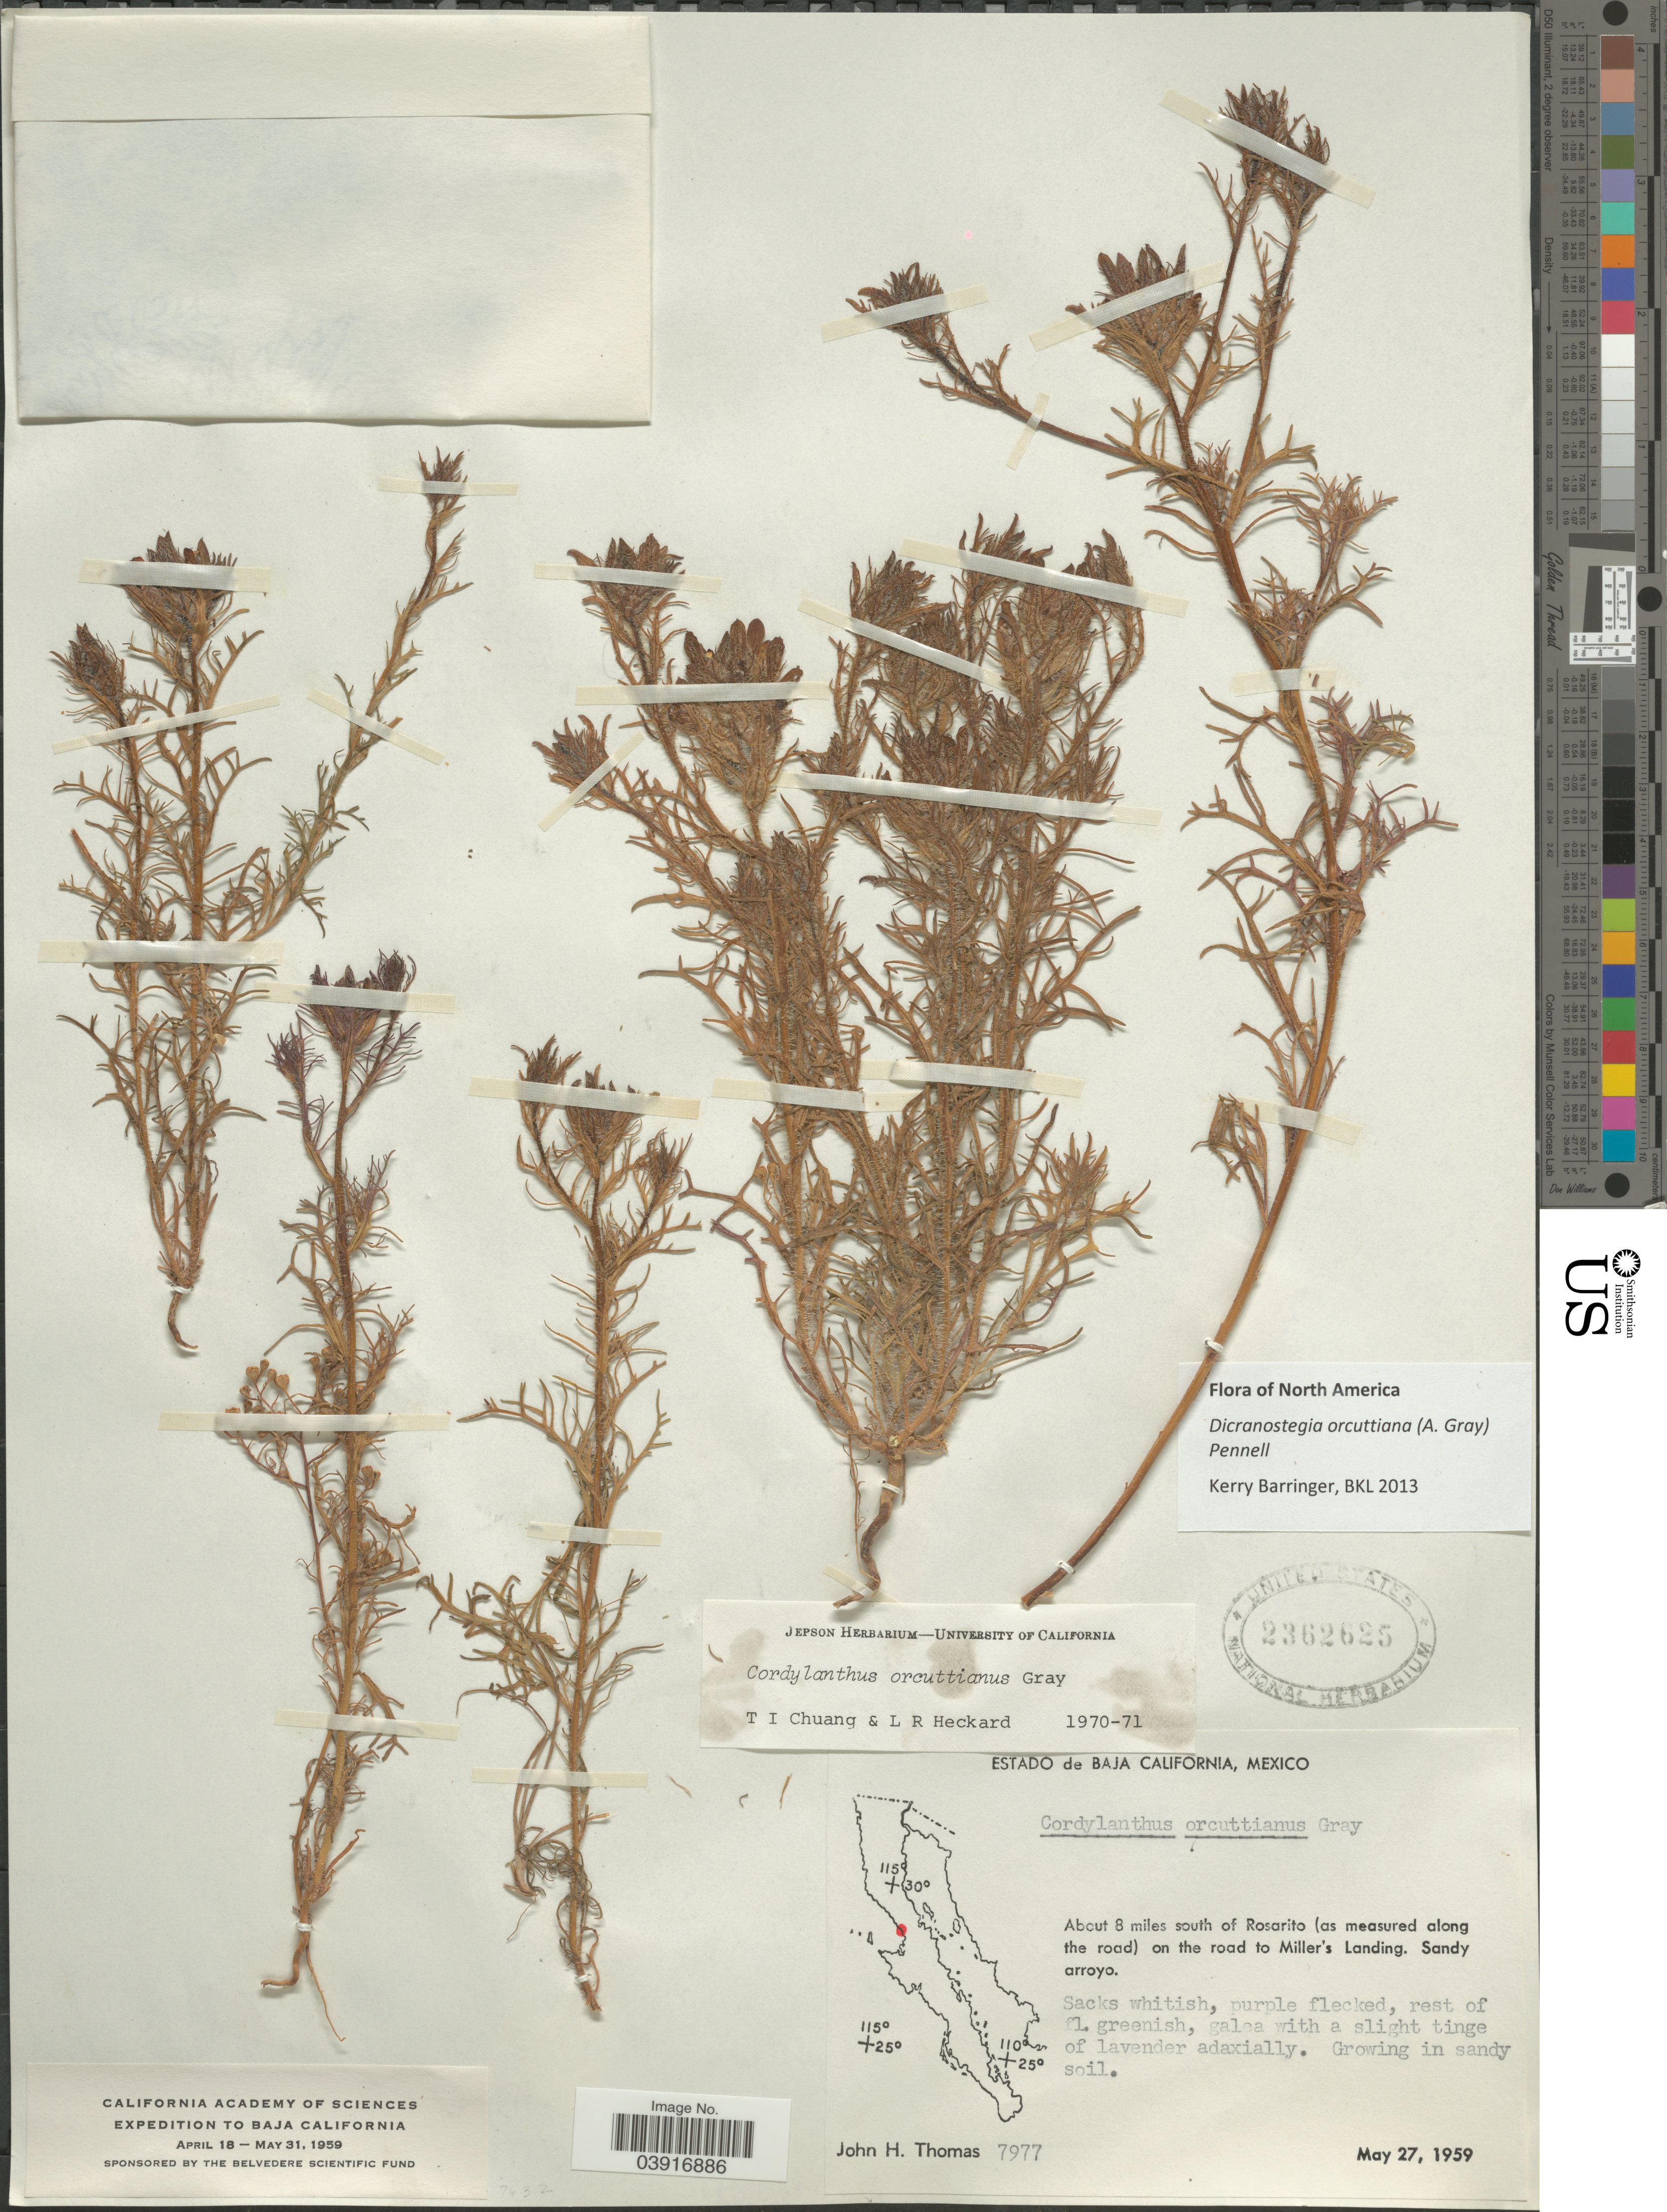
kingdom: Plantae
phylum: Tracheophyta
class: Magnoliopsida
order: Lamiales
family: Orobanchaceae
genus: Dicranostegia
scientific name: Dicranostegia orcuttiana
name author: (A. Gray) Pennell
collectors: J. H. Thomas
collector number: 7977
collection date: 1959-05-27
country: Mexico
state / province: Baja California Norte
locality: Estado de Baja California. About 8 miles south of Rosarito (as measured along the road) on the road to Miller's Landing.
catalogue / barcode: US 2362625